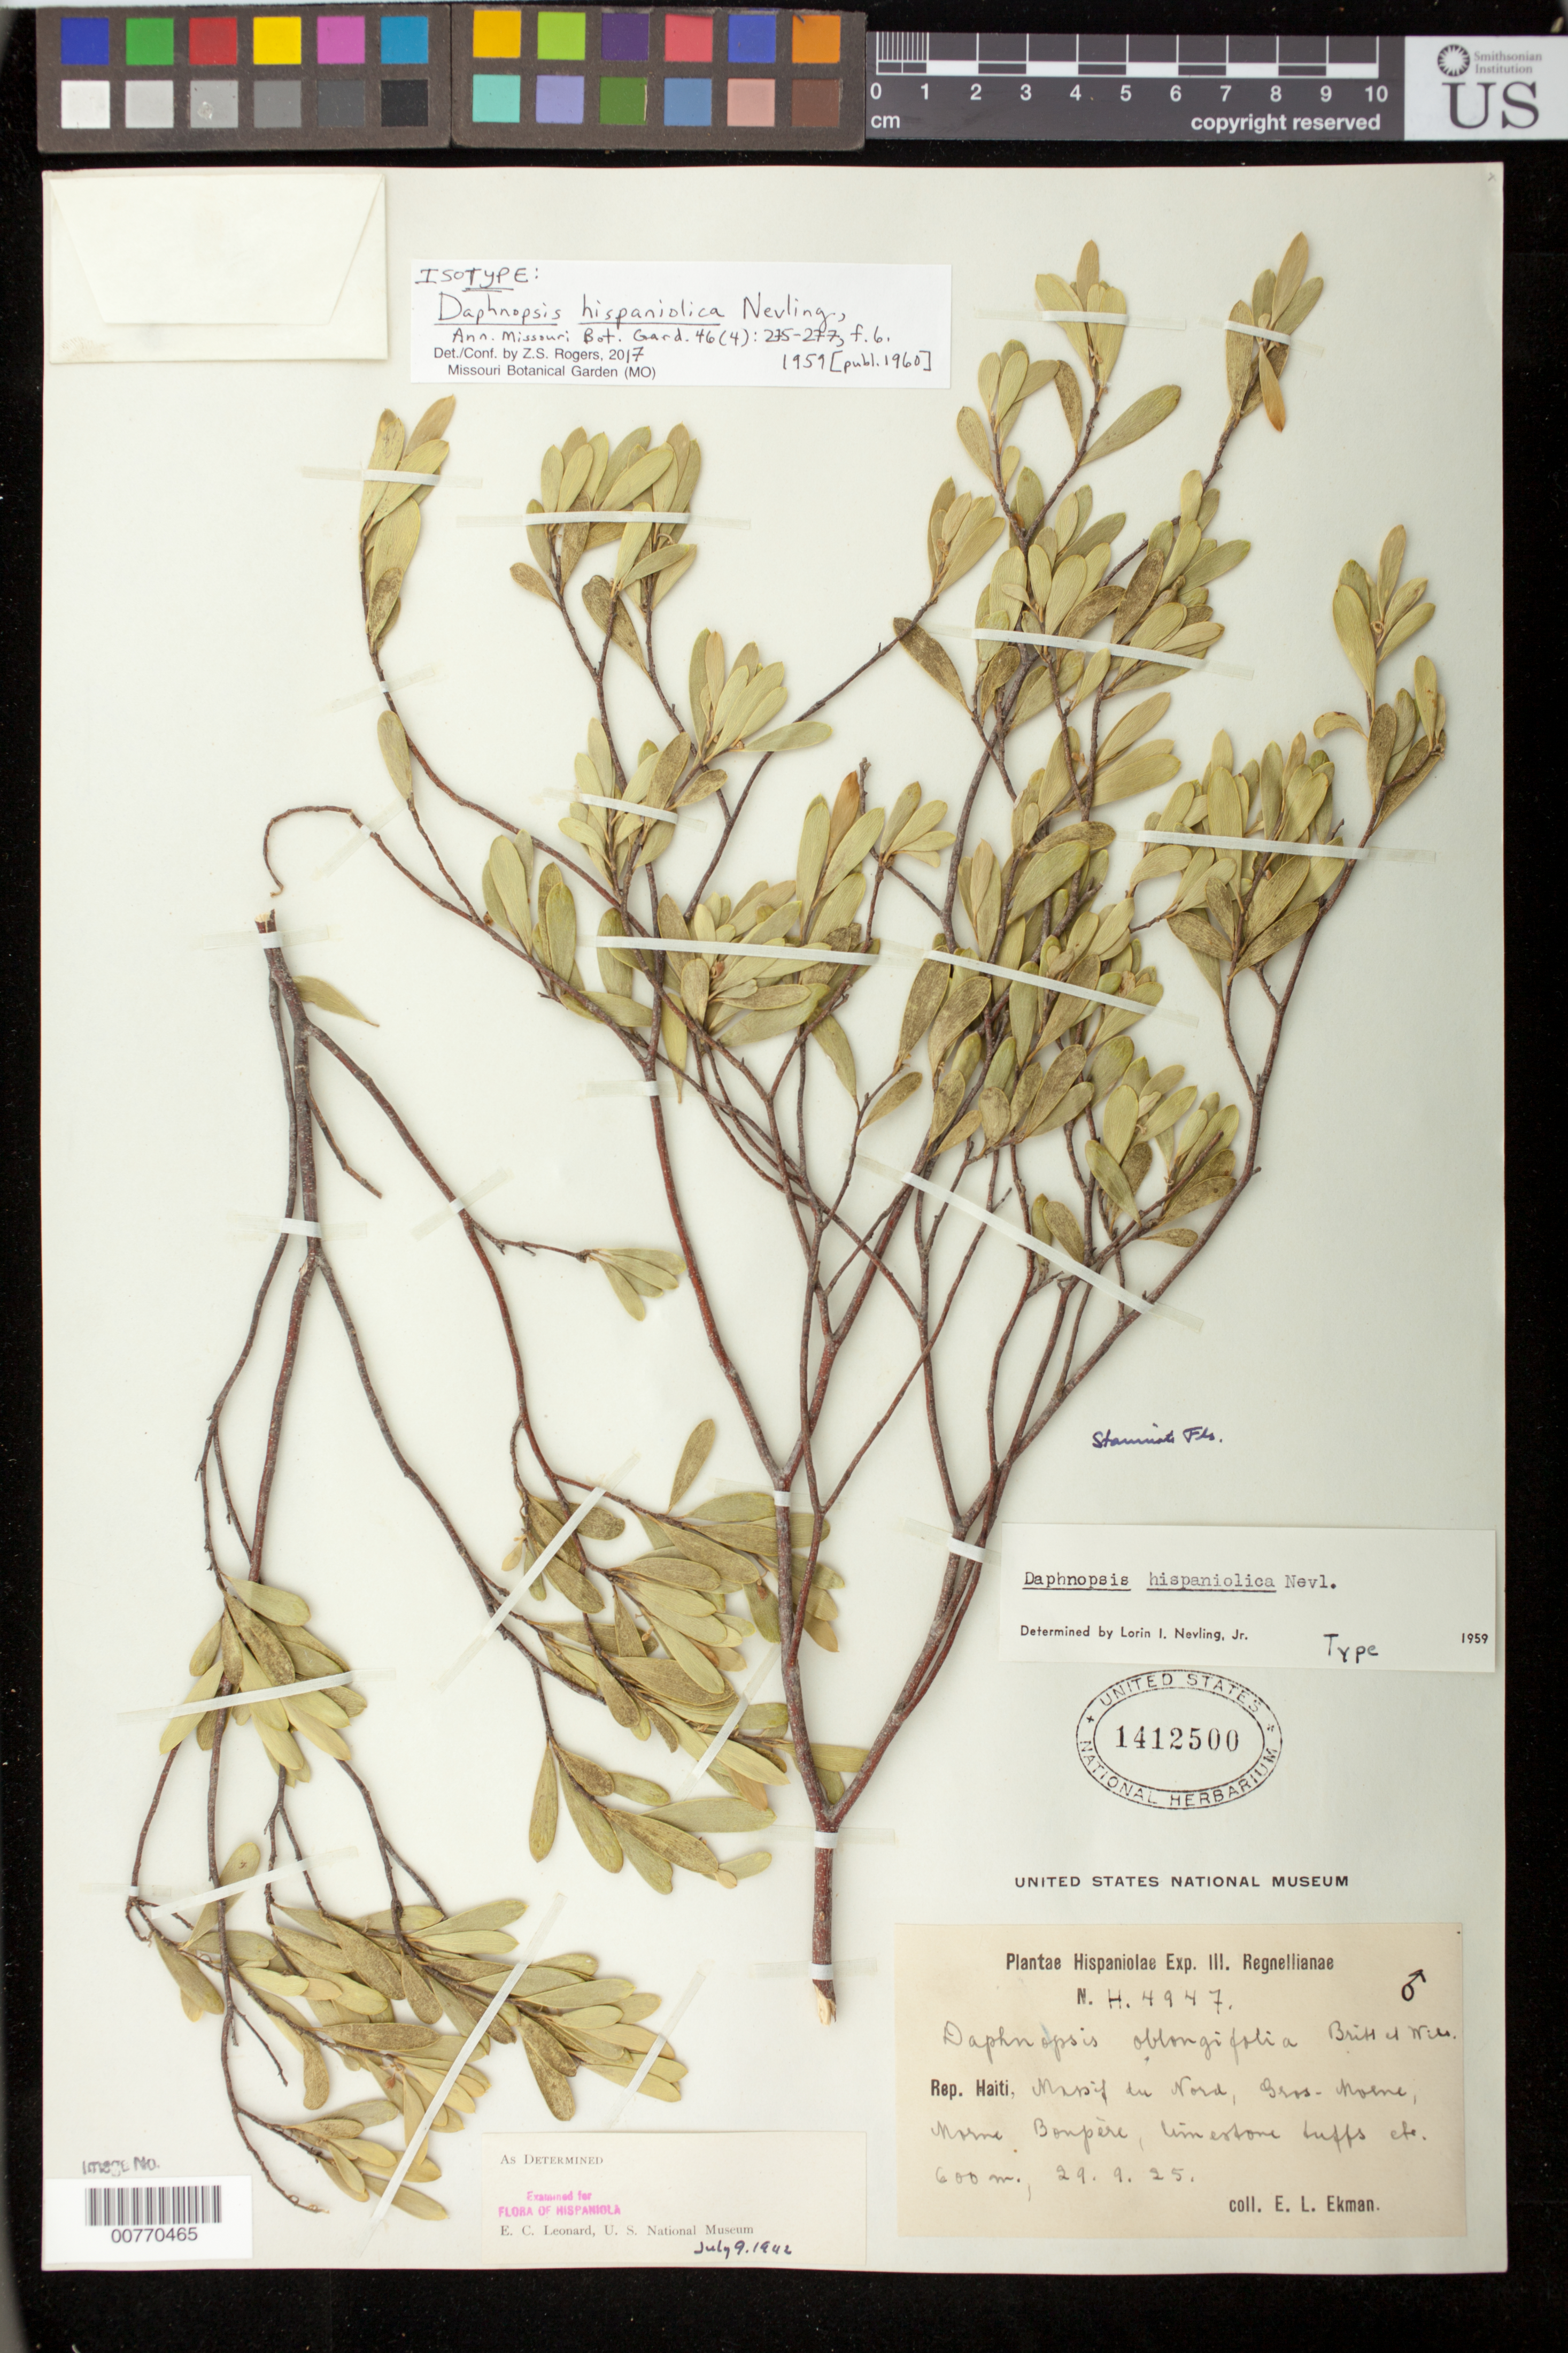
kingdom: Plantae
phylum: Tracheophyta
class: Magnoliopsida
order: Malvales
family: Thymelaeaceae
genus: Daphnopsis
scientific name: Daphnopsis hispaniolica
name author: Nevling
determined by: Nevling, L. I., Jr.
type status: Isotype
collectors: E. L. Ekman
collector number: H 4947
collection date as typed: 29. 9. 25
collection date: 1925-09-29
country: Haiti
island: Hispaniola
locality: Massif du Nord, Gros-Morne, Morne Bonpère.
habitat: Limestone "duffs".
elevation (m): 600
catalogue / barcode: US 1412500